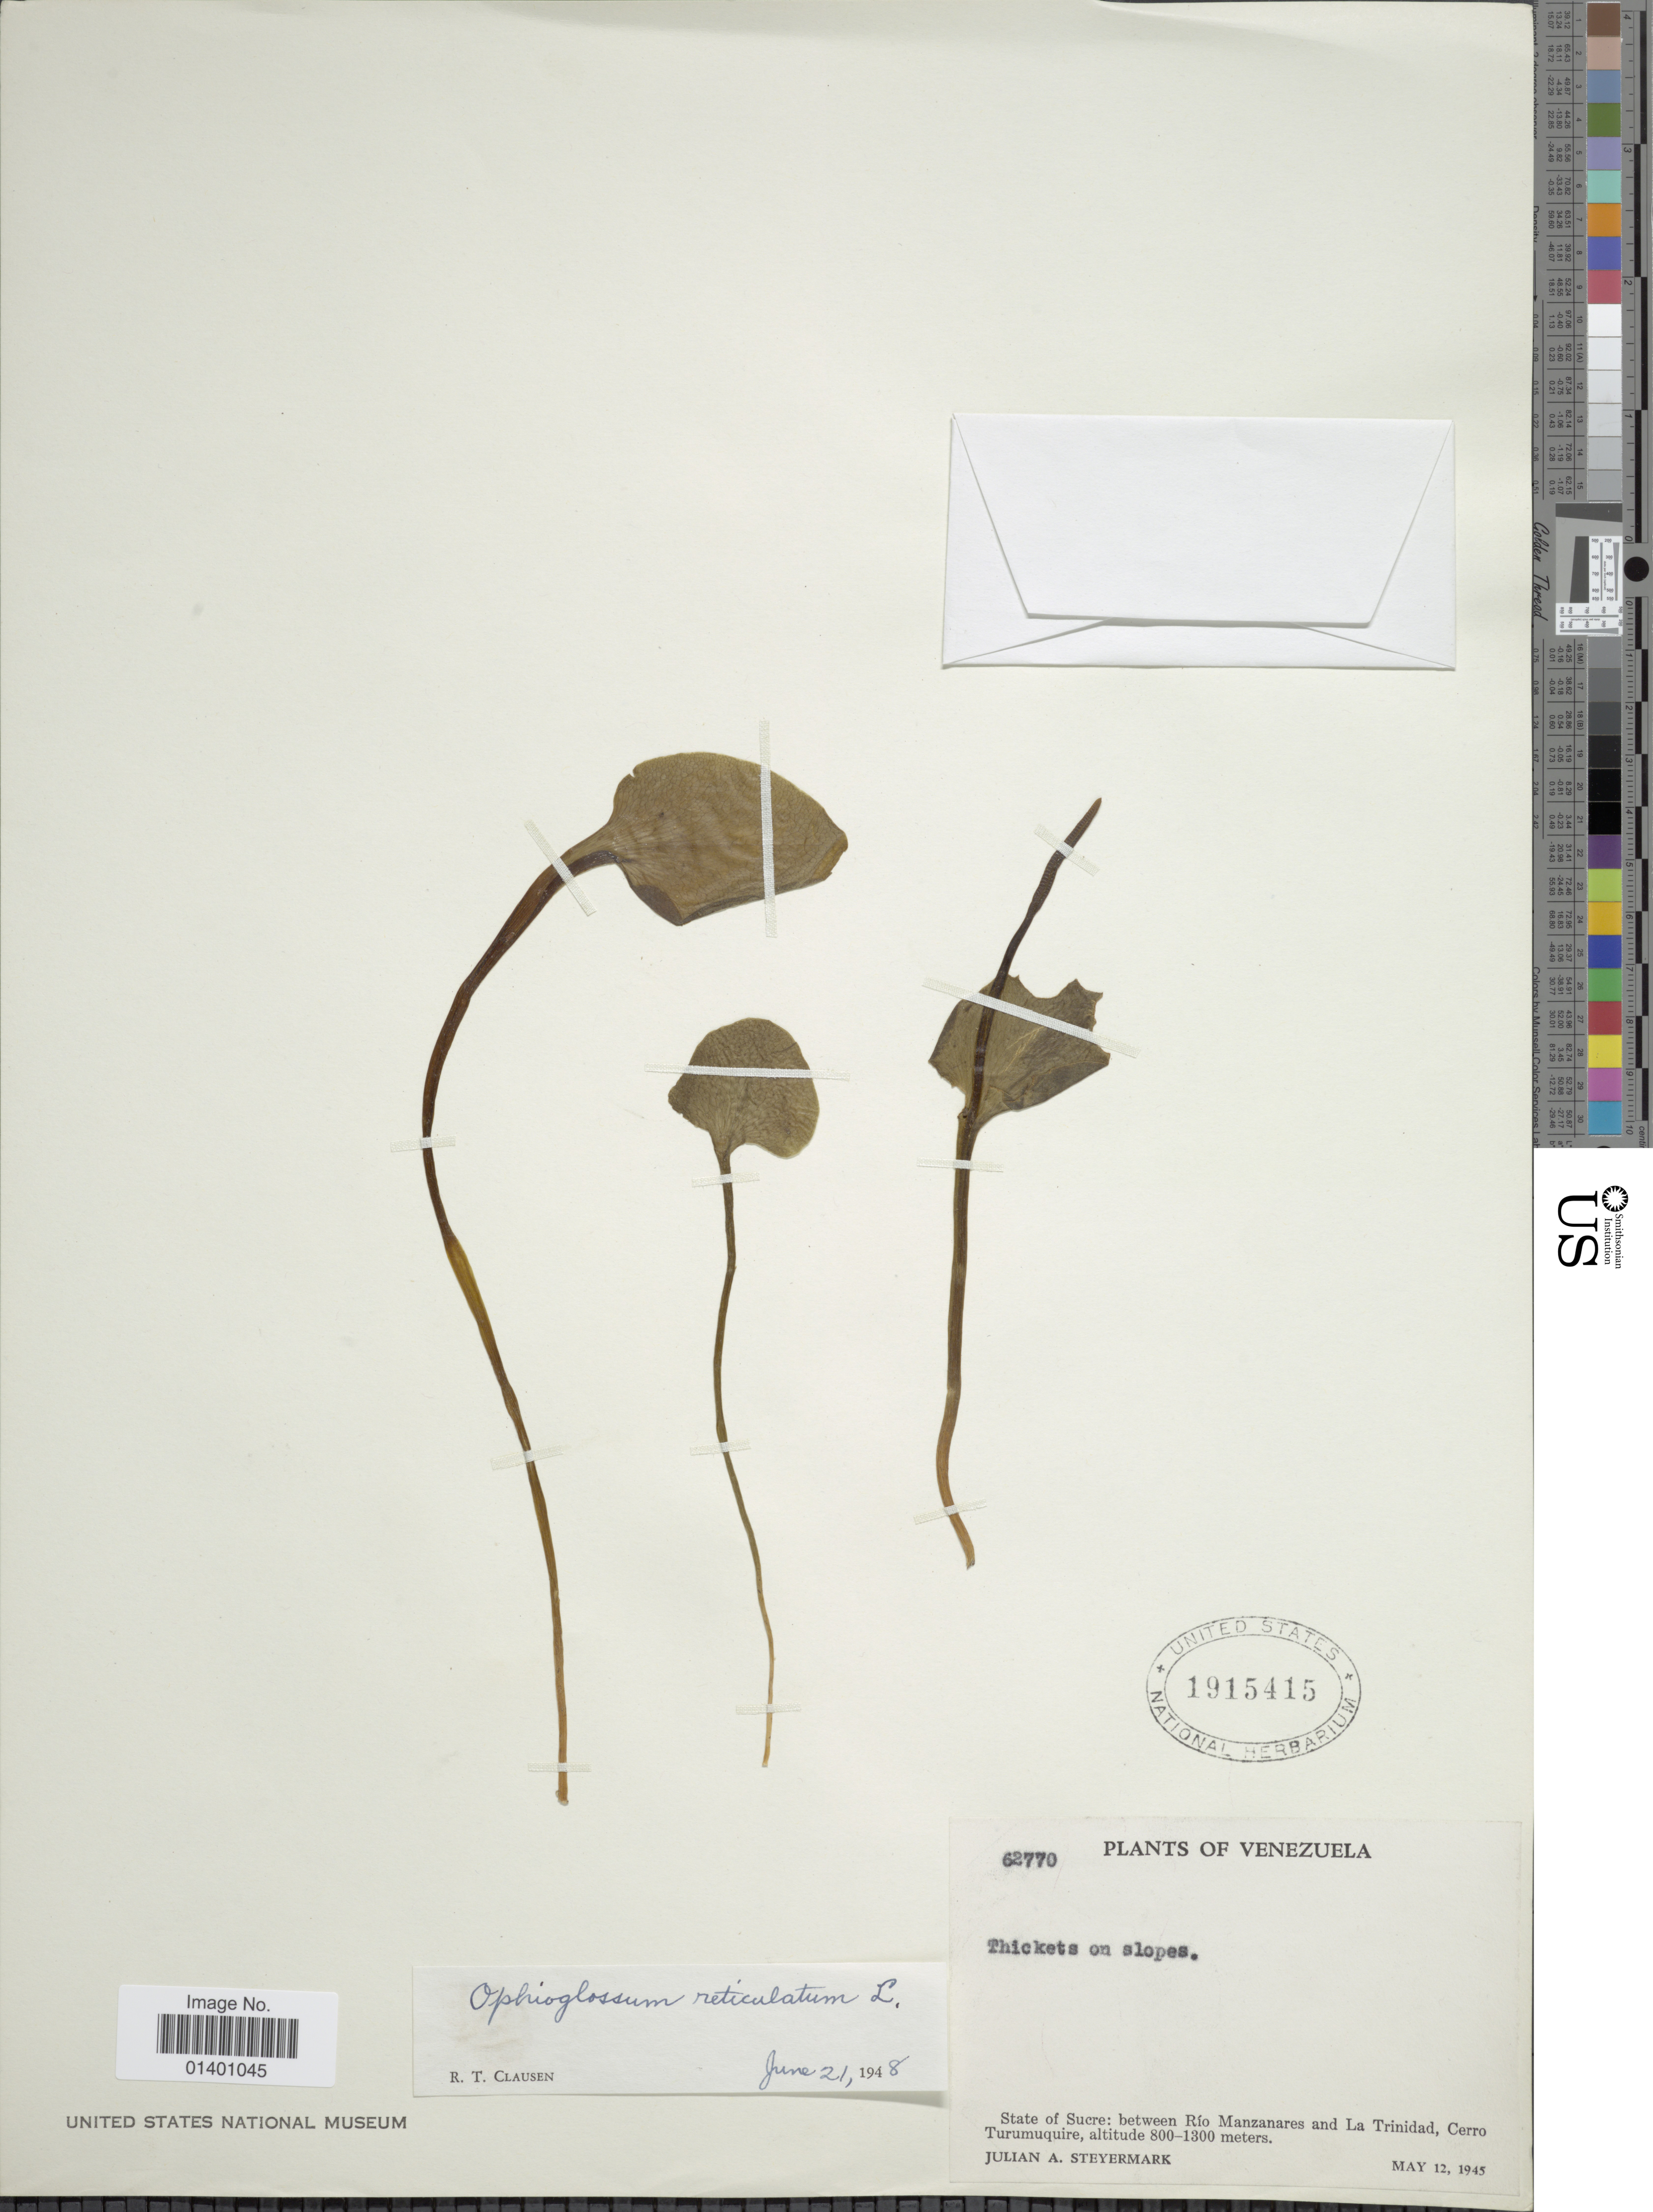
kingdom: Plantae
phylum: Tracheophyta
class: Polypodiopsida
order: Ophioglossales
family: Ophioglossaceae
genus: Ophioglossum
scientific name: Ophioglossum reticulatum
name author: L.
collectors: J. Steyermark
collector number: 62770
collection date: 1945-05-12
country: Venezuela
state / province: Sucre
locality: Between Rio Manzanares and La Trinidad, Cerro Turumuquire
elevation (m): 800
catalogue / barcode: US 1915415